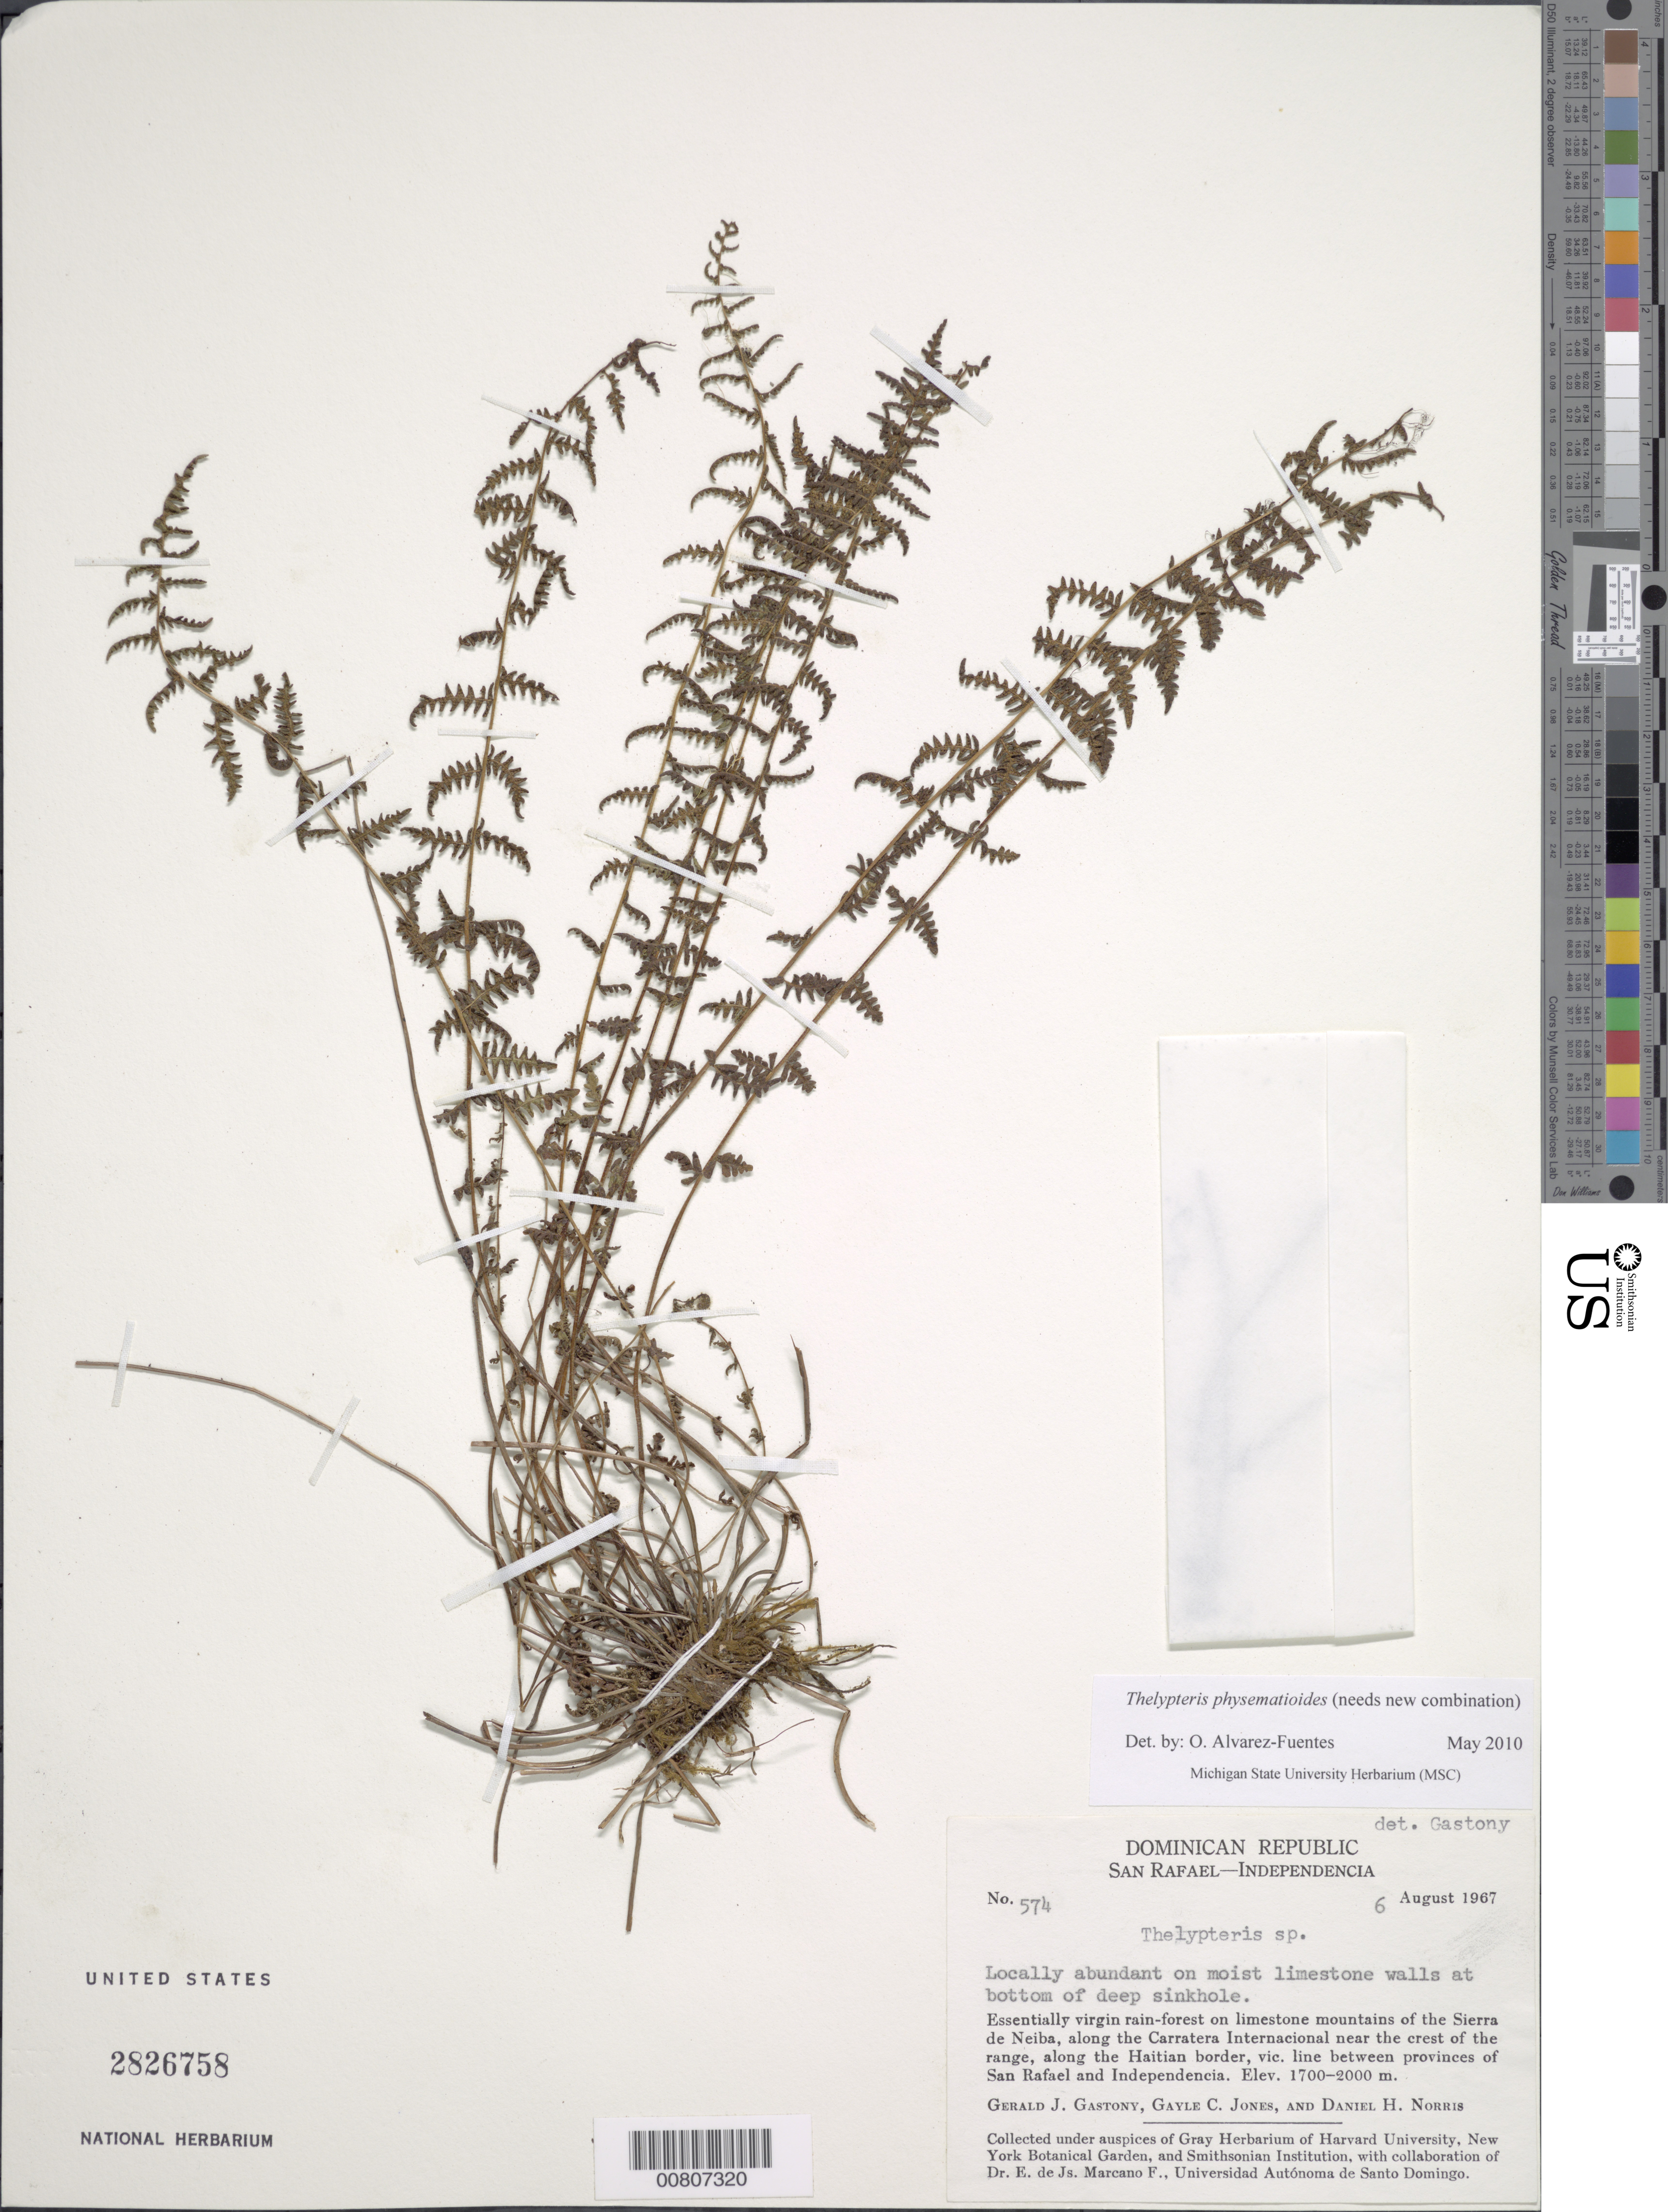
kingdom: Plantae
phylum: Tracheophyta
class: Polypodiopsida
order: Polypodiales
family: Thelypteridaceae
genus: Amauropelta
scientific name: Amauropelta physematioides (Kuhn & C. Chr.) comb. nov., ined 2015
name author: (Kuhn & C. Chr.)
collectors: G. Gastony, G. C. Jones & D. H. Norris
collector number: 574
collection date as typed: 06 Aug 1967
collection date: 1967-08-06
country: Dominican Republic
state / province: Independencia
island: Hispaniola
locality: San Rafael-Independencia; Sierra de Neiba, Carratera Internacional, along Haitain border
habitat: Essentially virgin rainforest on limestone mountains; on moist limestone walls at bottom of deep sinkhole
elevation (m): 1700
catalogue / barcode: US 2826758